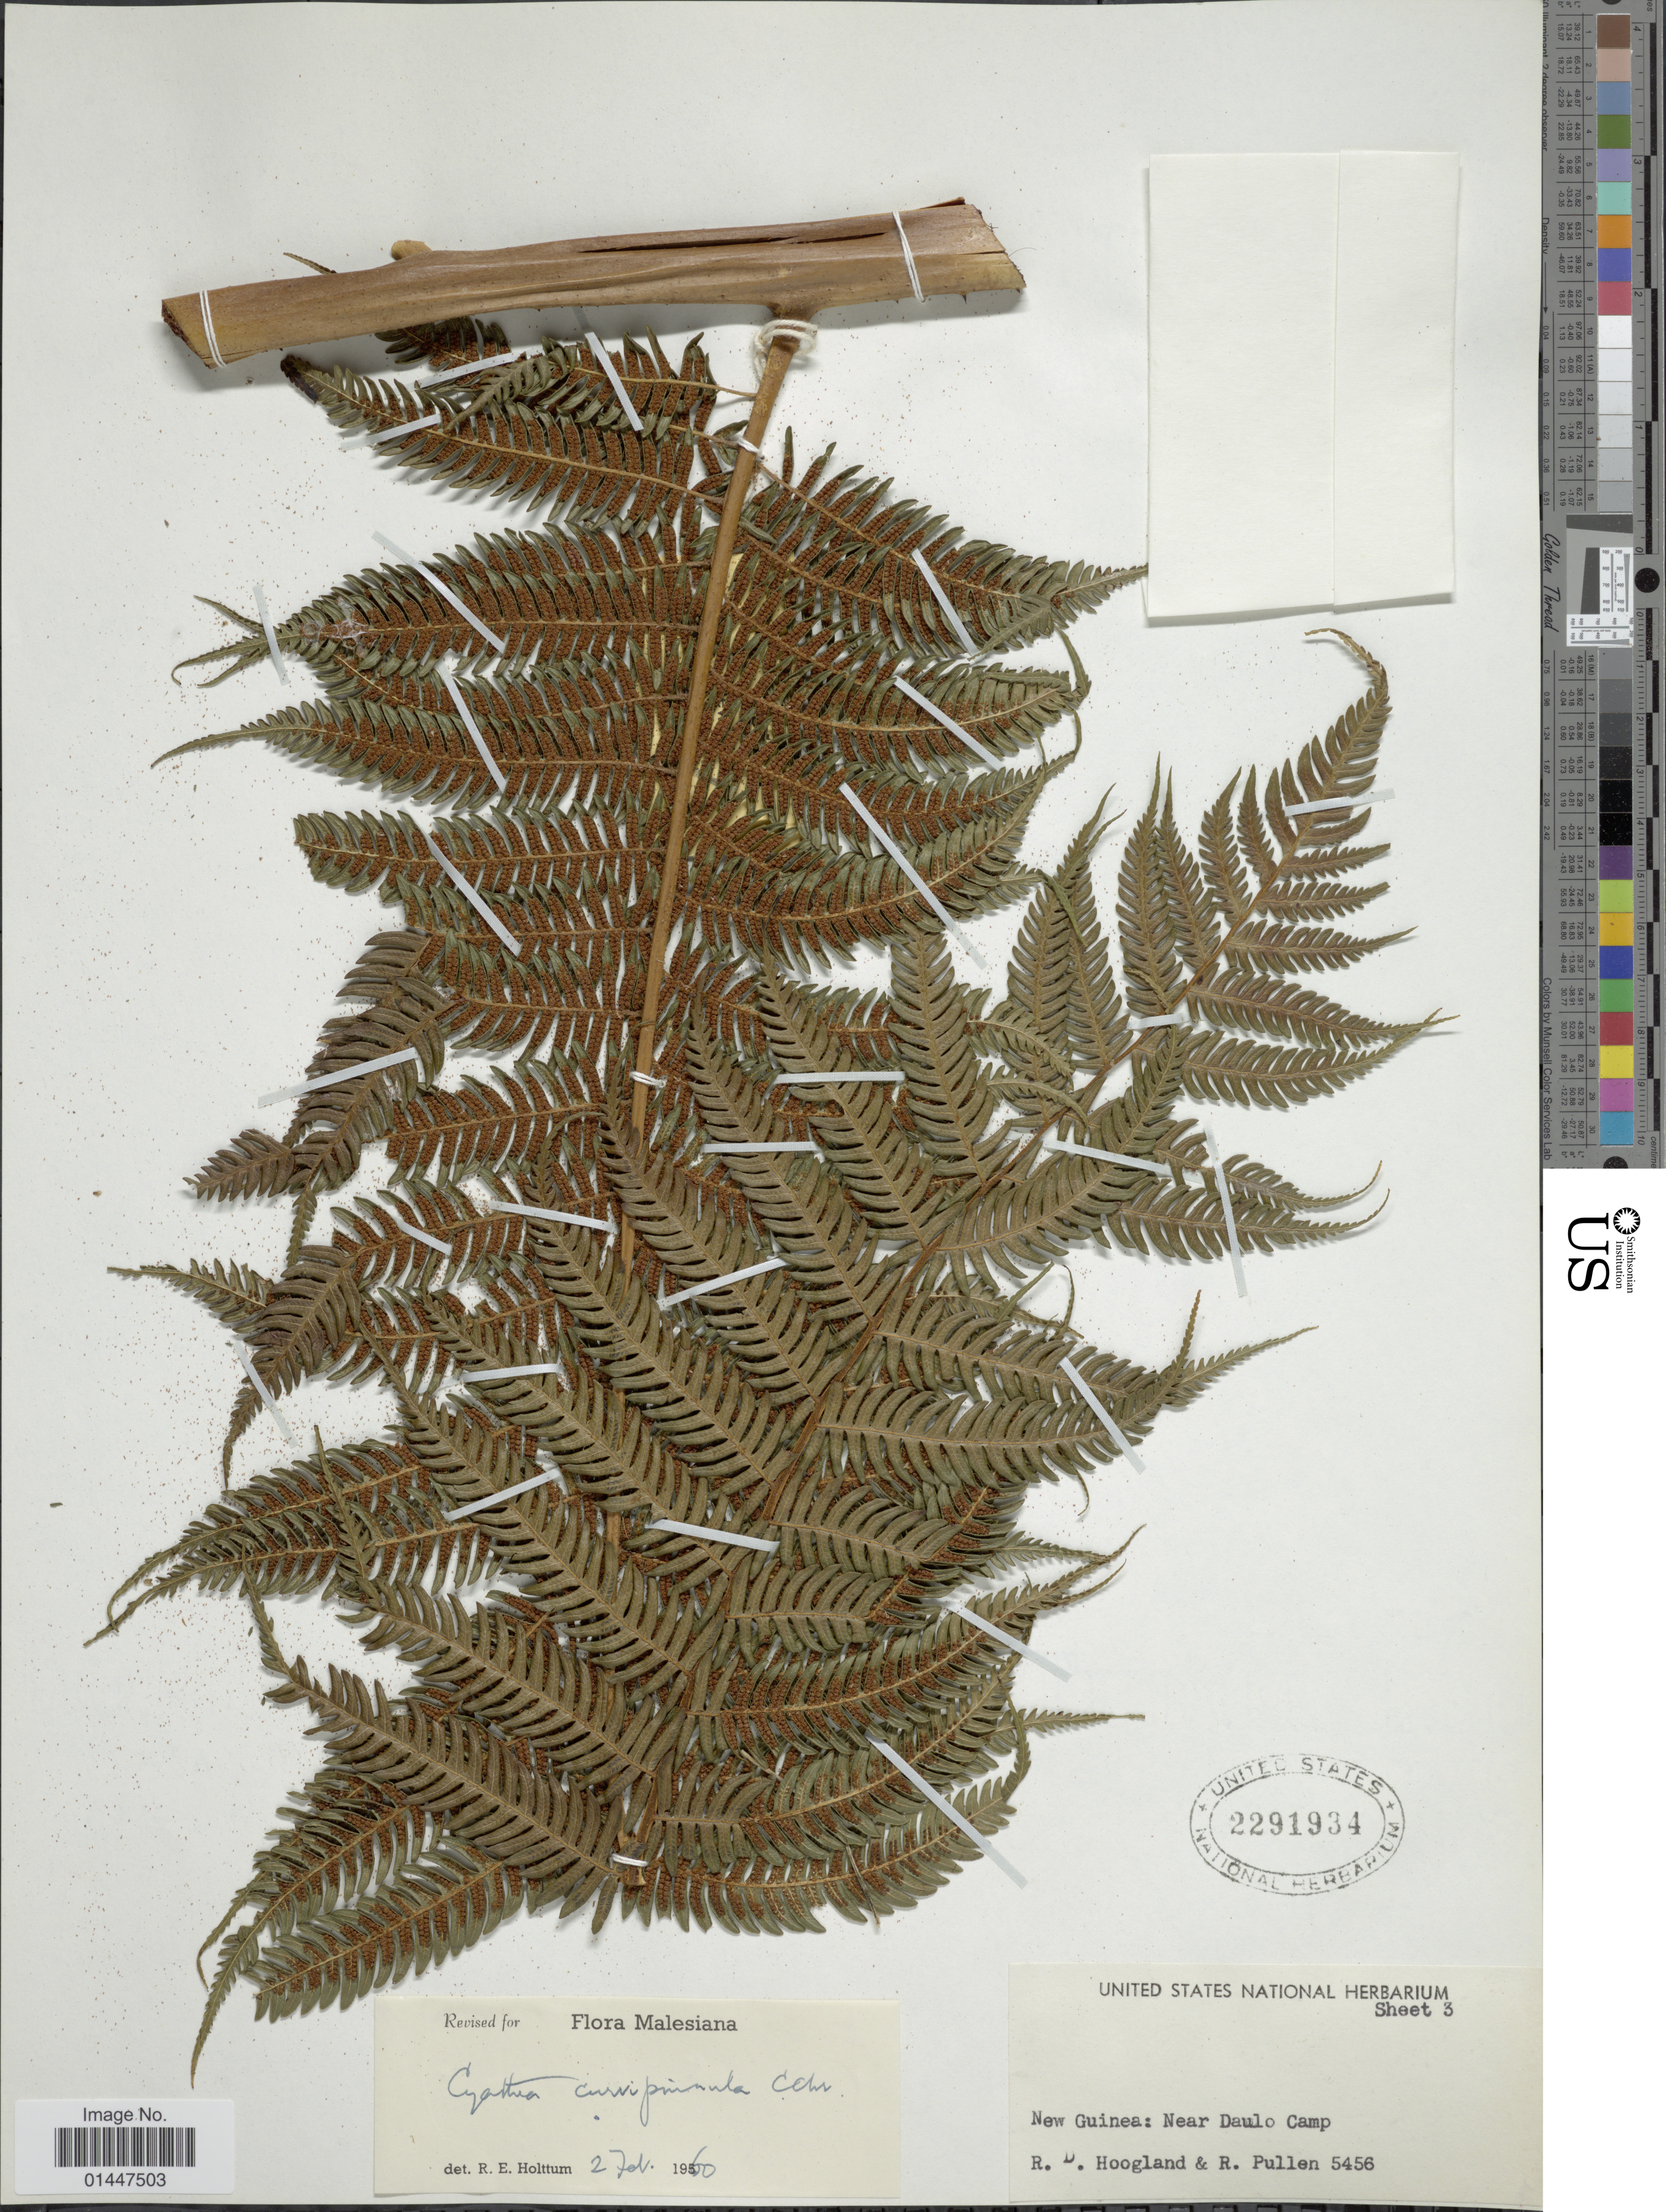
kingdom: Plantae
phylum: Tracheophyta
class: Polypodiopsida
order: Cyatheales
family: Cyatheaceae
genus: Sphaeropteris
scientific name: Sphaeropteris aeneifolia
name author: (Alderw.) R.M. Tryon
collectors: R. D. Hoogland & R. Pullen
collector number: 5456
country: Papua New Guinea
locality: New Guinea: Near Daulo Camp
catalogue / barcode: US 2291934